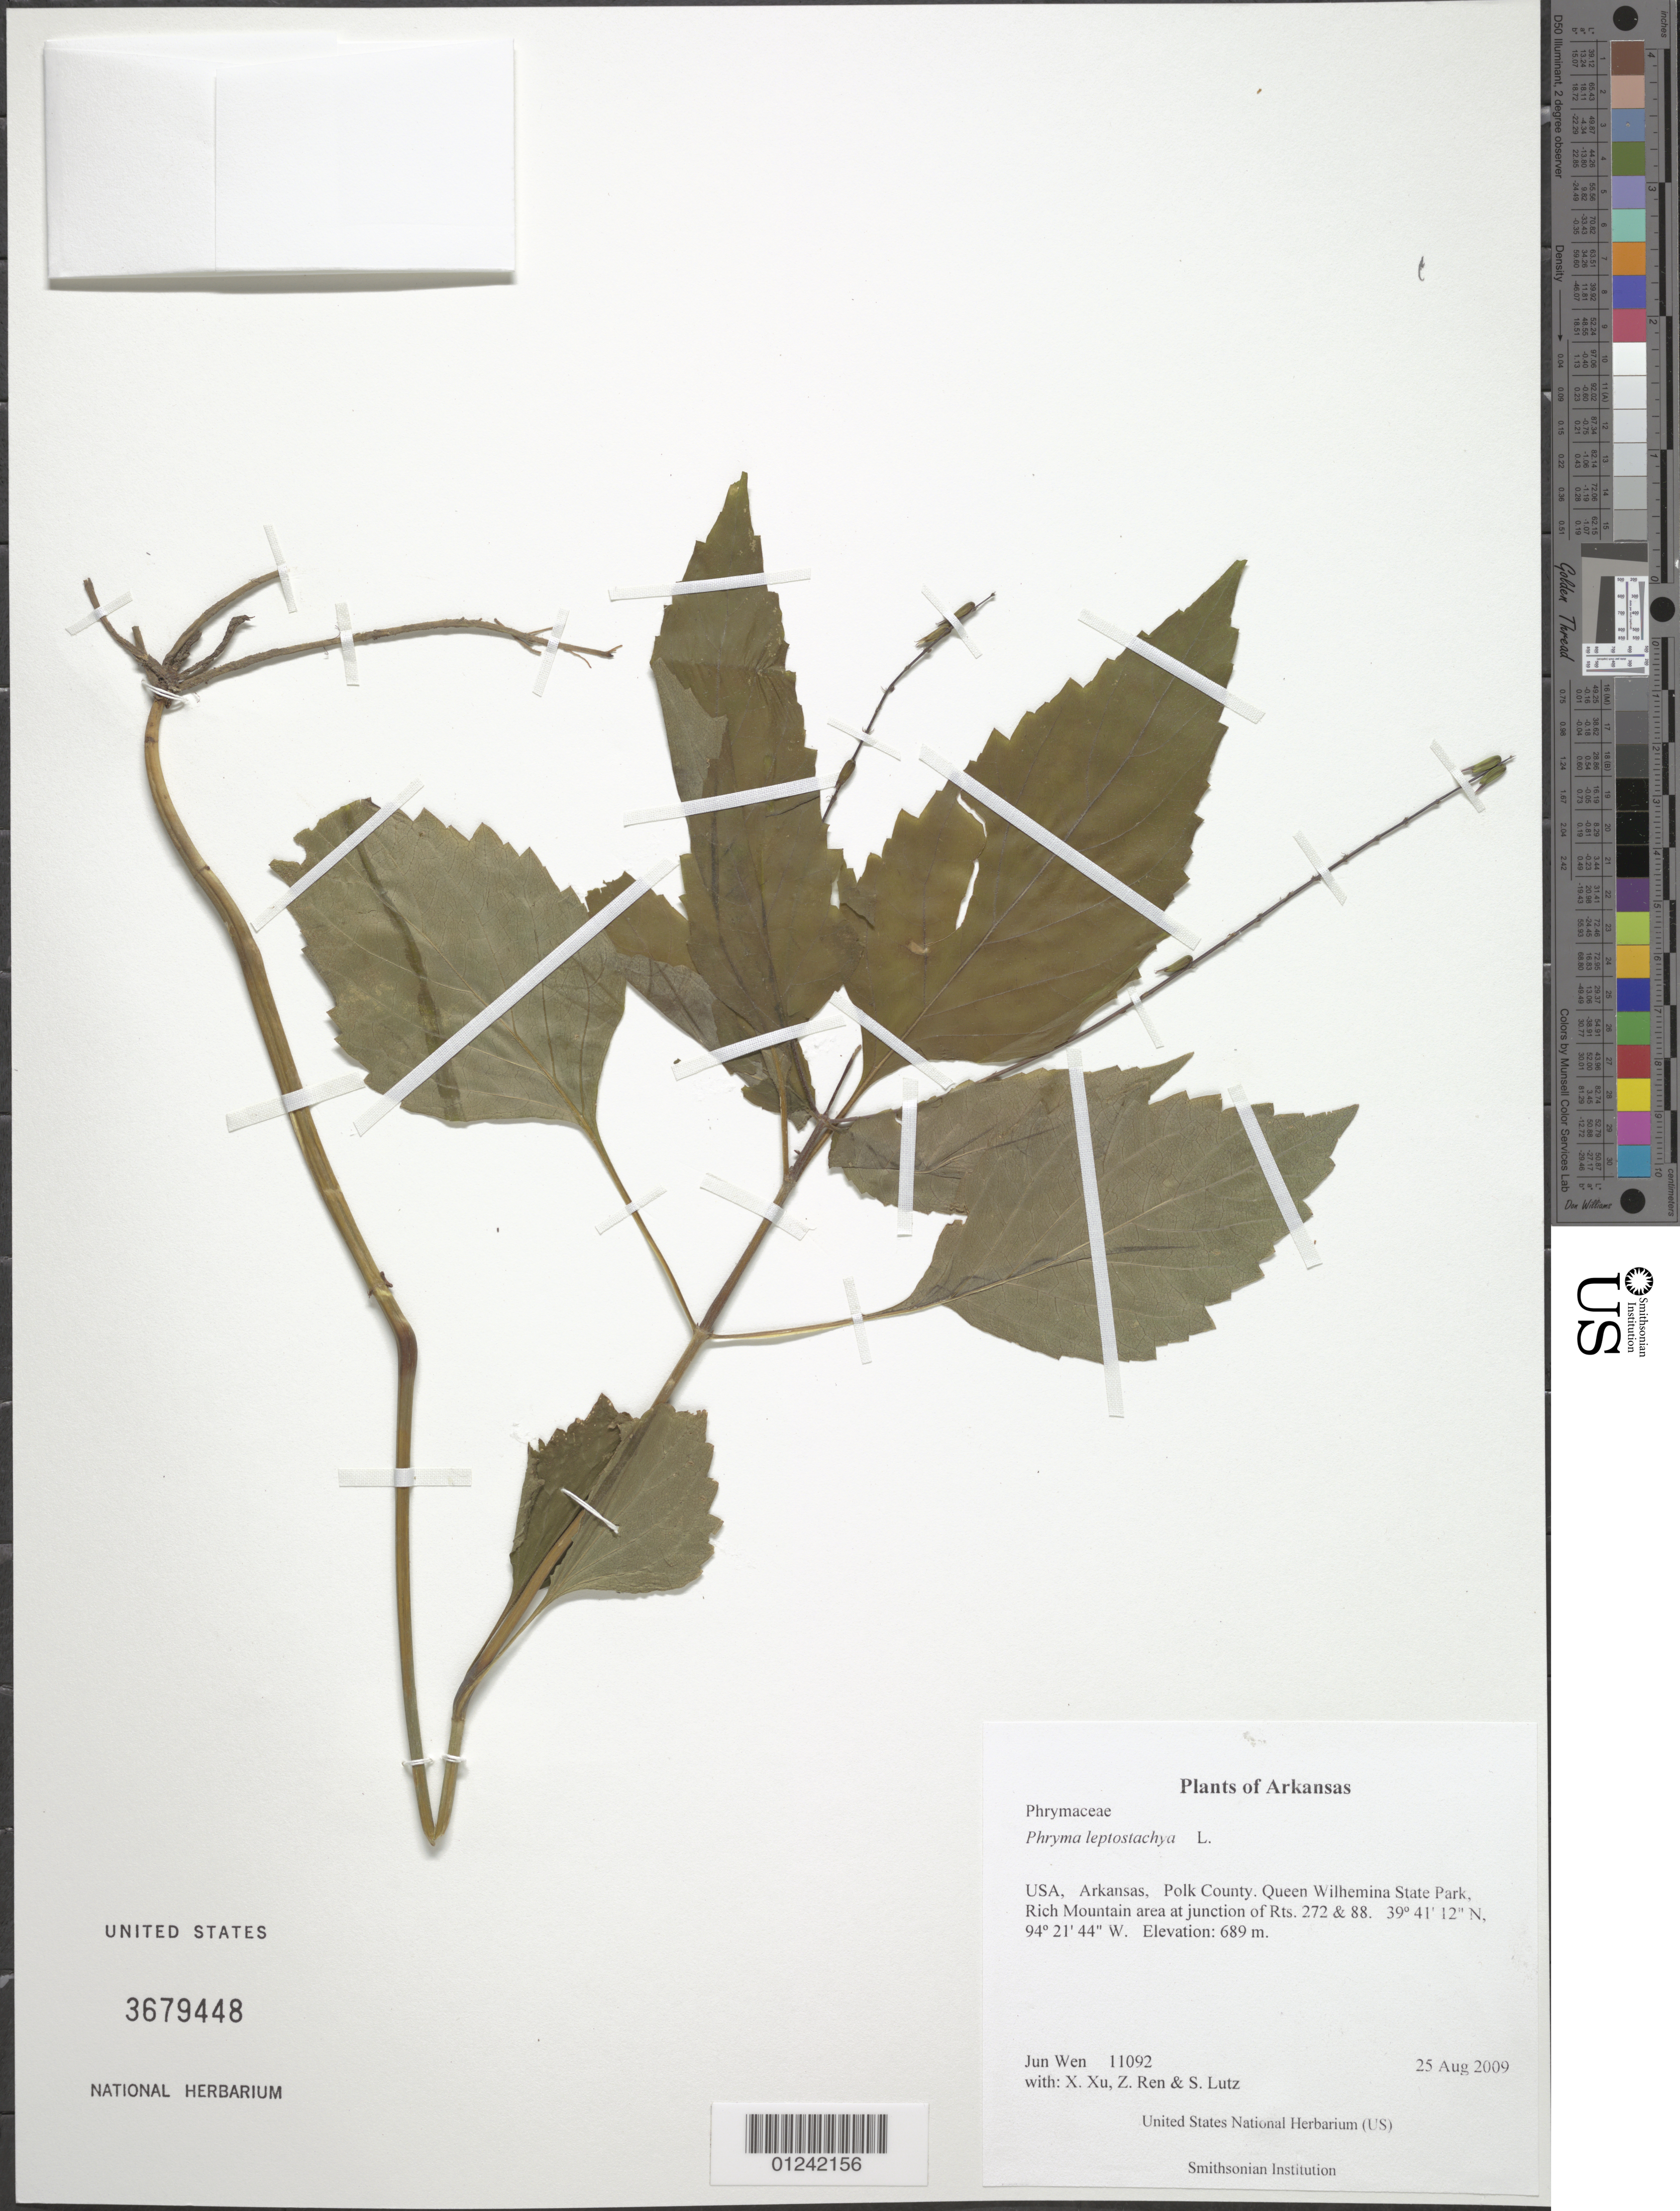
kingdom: Plantae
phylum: Tracheophyta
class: Magnoliopsida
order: Lamiales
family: Phrymaceae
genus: Phryma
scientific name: Phryma leptostachya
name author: L.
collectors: J. Wen, X. Xu, Z. Ren & S. Lutz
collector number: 11092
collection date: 2009-08-25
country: United States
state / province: Arkansas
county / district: Polk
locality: Queen Wilhemina State Park, Rich Mountain area at junction of Rts. 272 & 88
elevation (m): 689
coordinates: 39 41 12.0 N, 94 21 43.8 W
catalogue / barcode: US 3679448